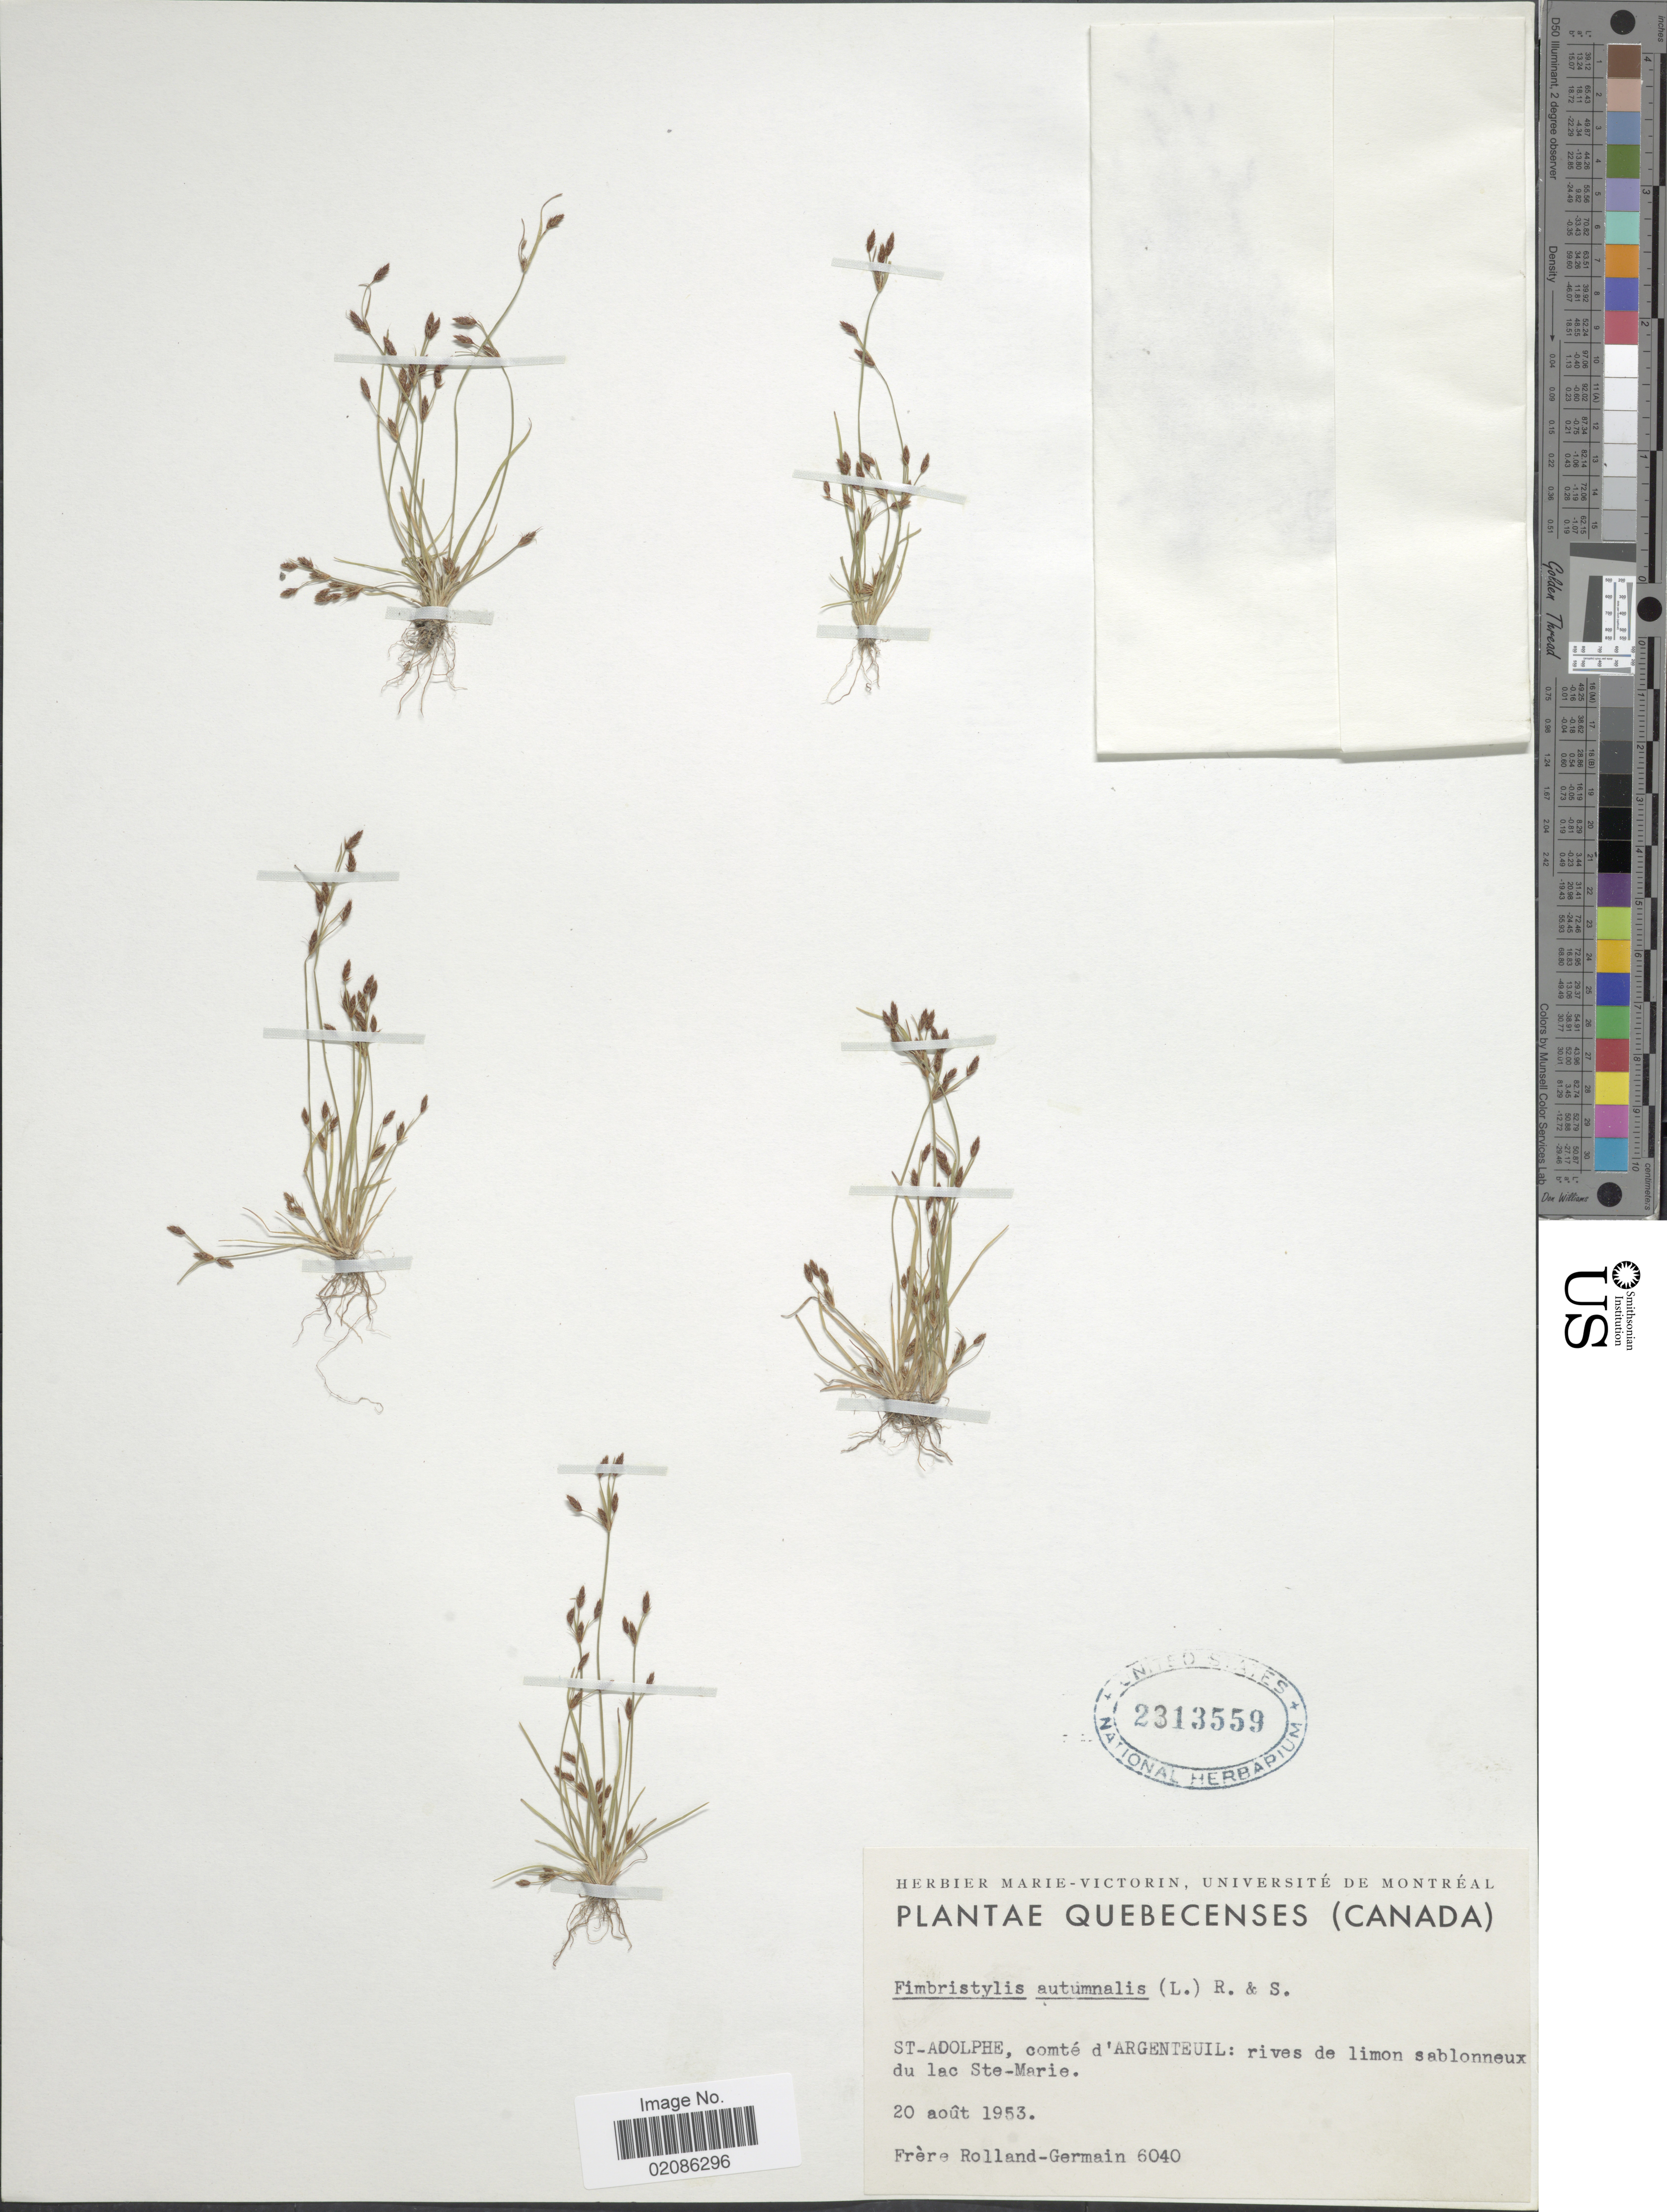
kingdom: Plantae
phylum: Tracheophyta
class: Liliopsida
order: Poales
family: Cyperaceae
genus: Fimbristylis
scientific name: Fimbristylis autumnalis (L.) Roem. & Schult.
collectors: Rolland-Germain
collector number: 6040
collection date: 1953-08-20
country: Canada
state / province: Quebec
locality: St-Adolphe, comté d'Argenteuil: rives de limon sablonneux du lac Ste-Marie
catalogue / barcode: US 2313559